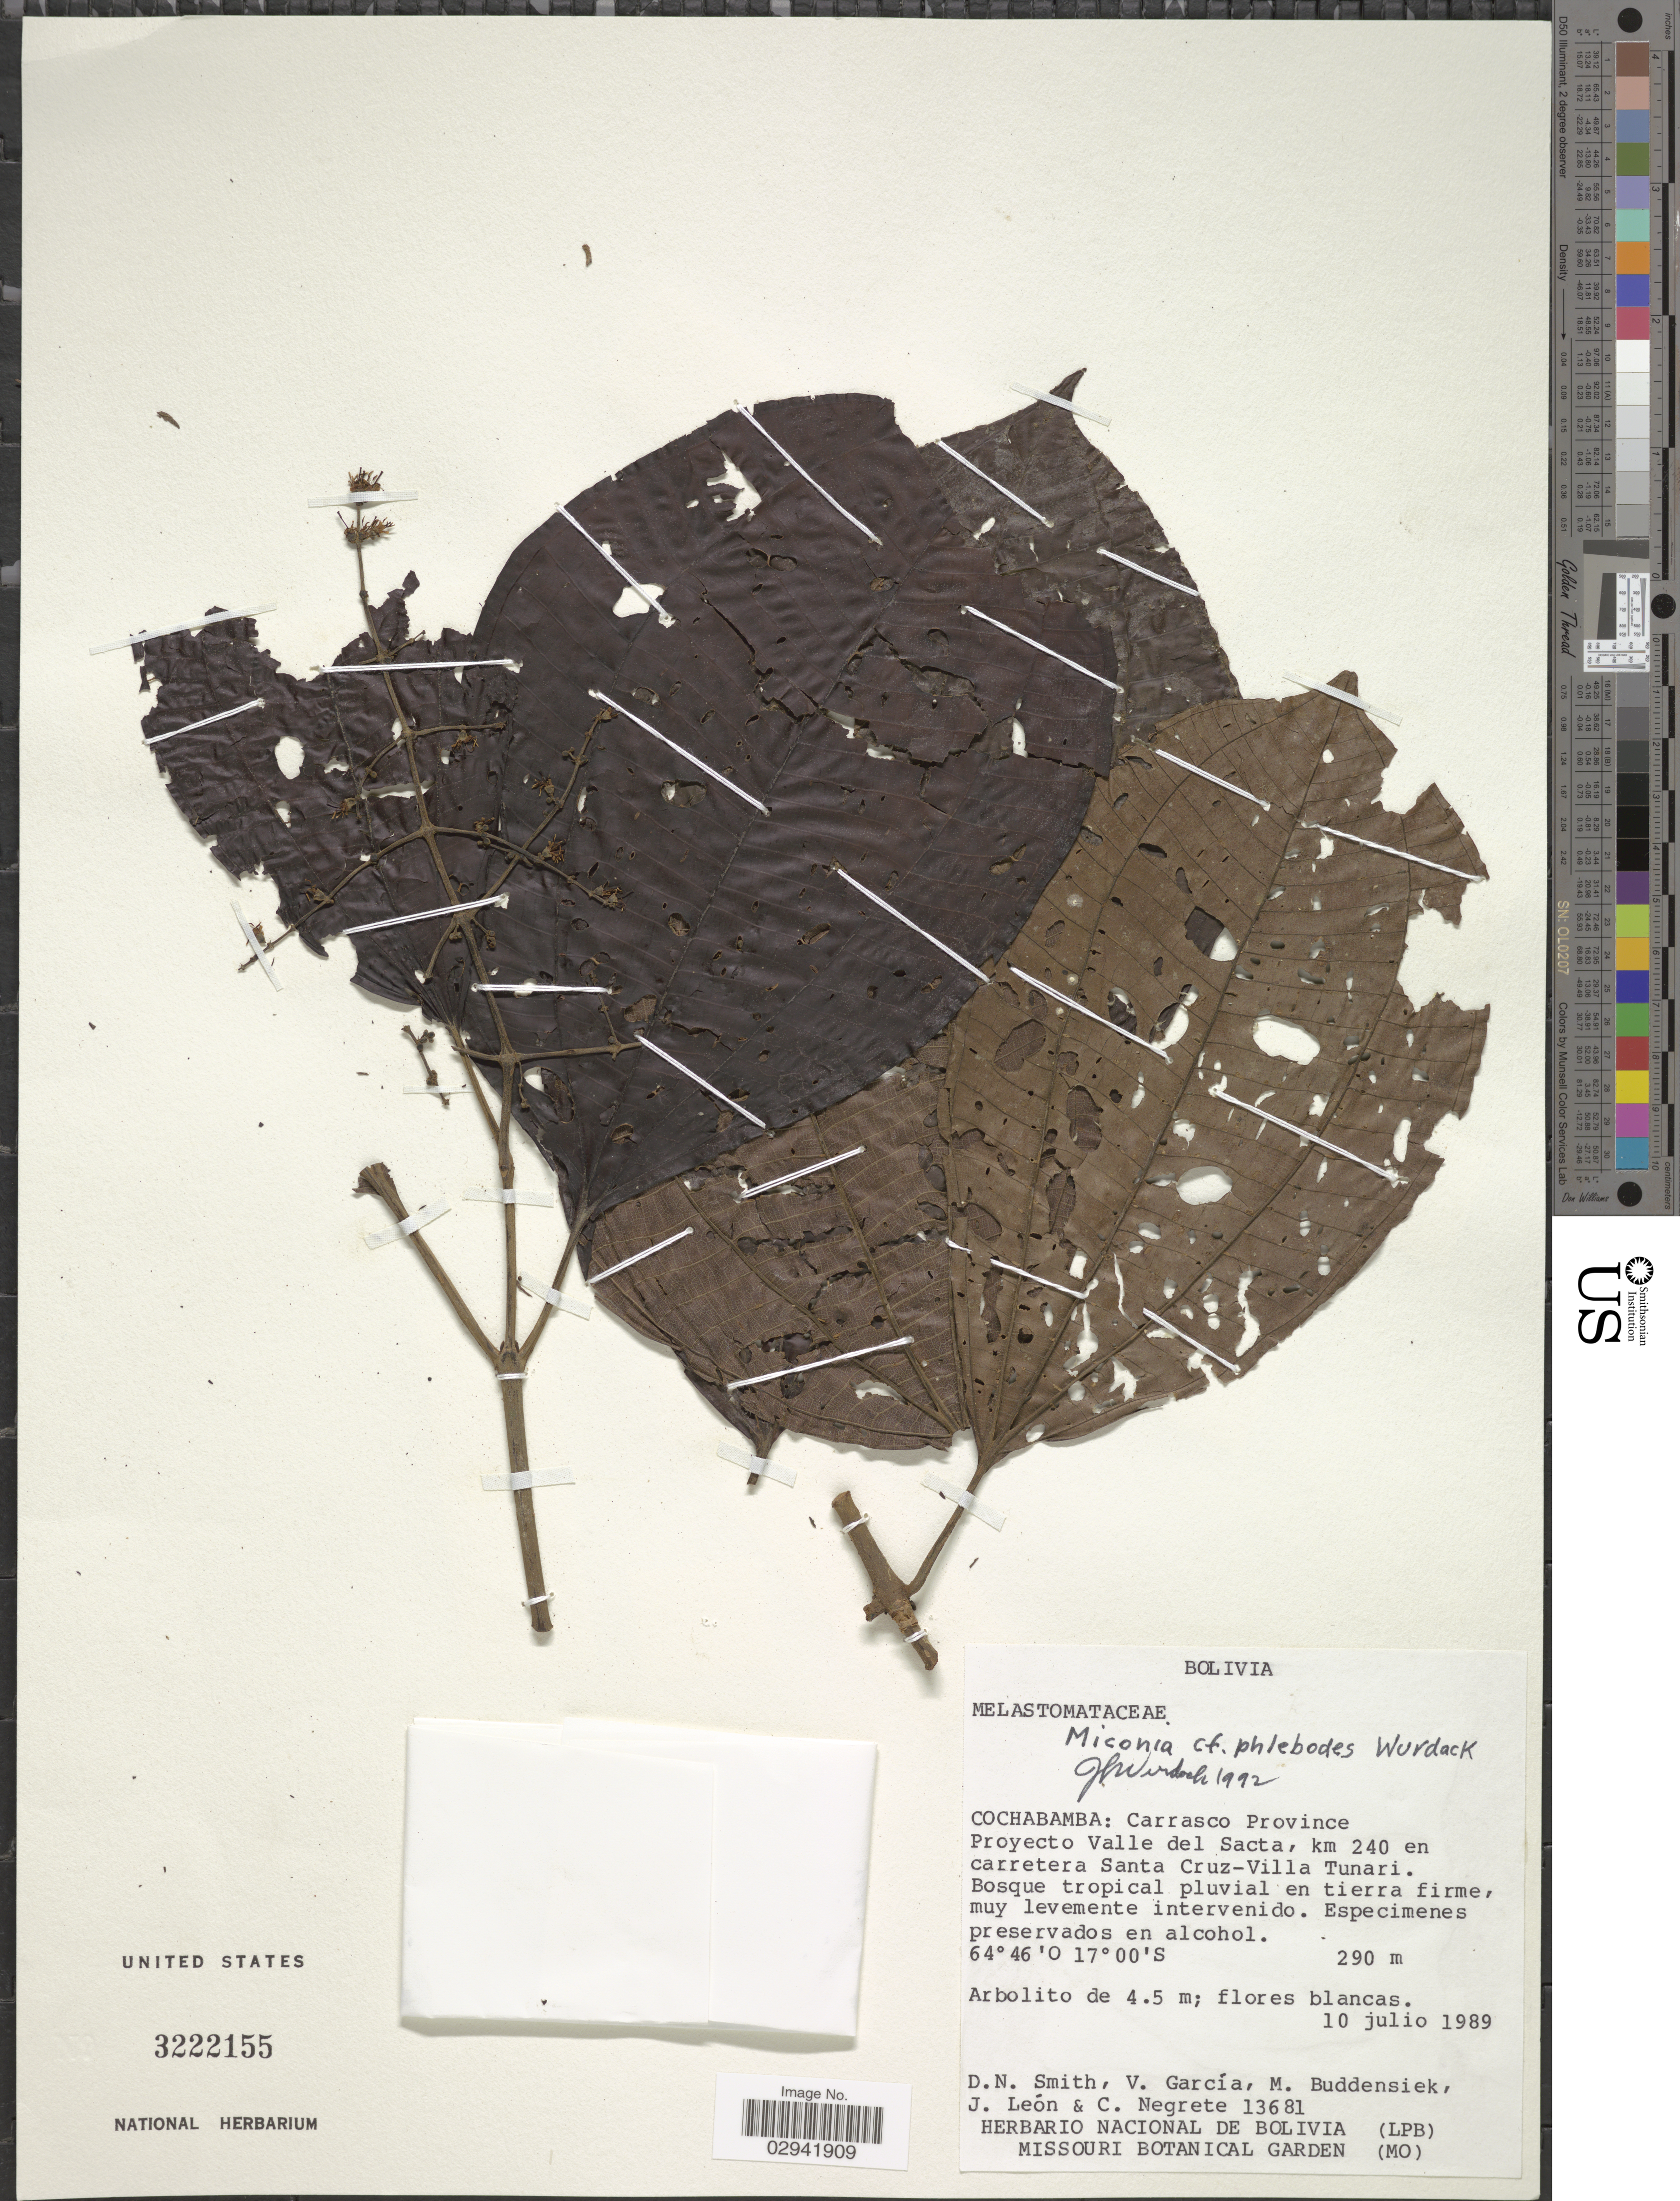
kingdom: Plantae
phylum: Tracheophyta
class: Magnoliopsida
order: Myrtales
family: Melastomataceae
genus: Miconia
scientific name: Miconia phlebodes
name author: Wurdack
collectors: D. Smith, V. Garcia, M. Buddensiek & J. León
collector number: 13681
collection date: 1989-07-10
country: Bolivia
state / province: Cochabamba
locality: Carrasco Province, Proyecto Valle del Sacta, km 240 en carretera Santa Cruz-Villa Tunari.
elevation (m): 290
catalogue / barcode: US 3222155